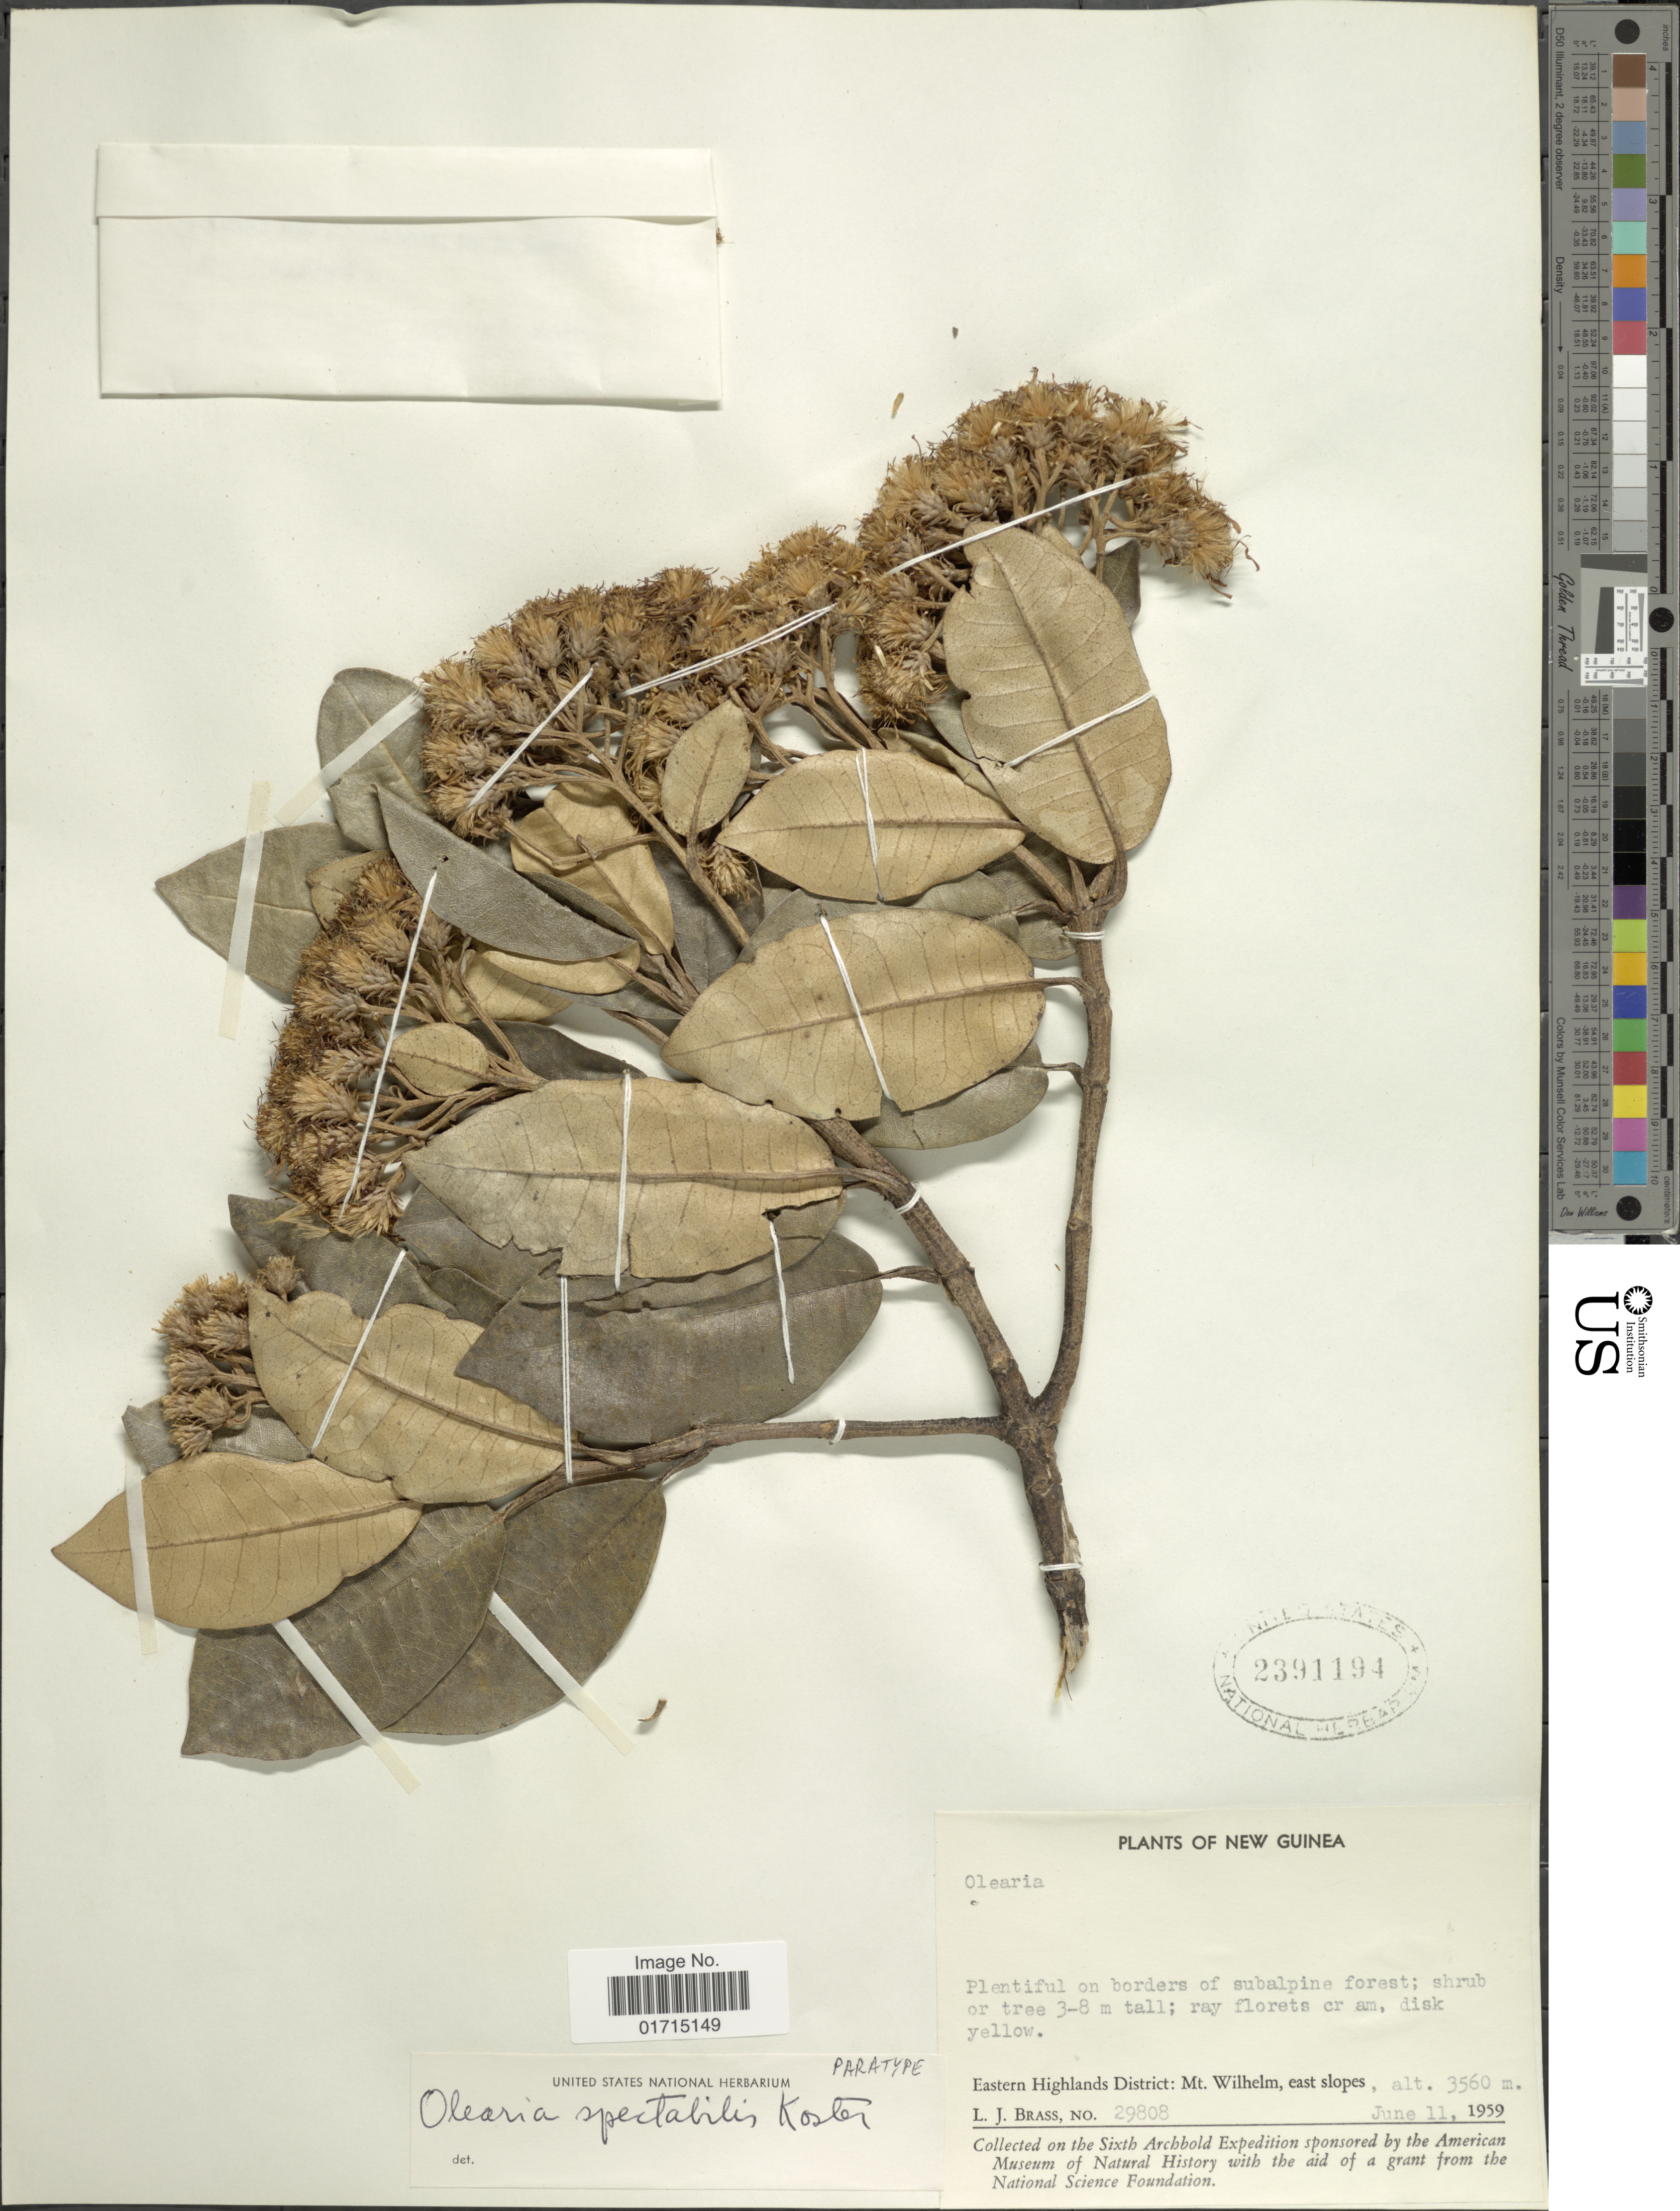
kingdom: Plantae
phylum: Tracheophyta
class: Magnoliopsida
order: Asterales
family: Asteraceae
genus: Olearia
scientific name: Olearia spectabilis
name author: J. Kost.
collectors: L. J. Brass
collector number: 29808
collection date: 1959-06-11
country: Papua New Guinea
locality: New Guinea. Eastern Highlands District: Mt. Wilhelm, east slopes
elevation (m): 3560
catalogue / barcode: US 2391194